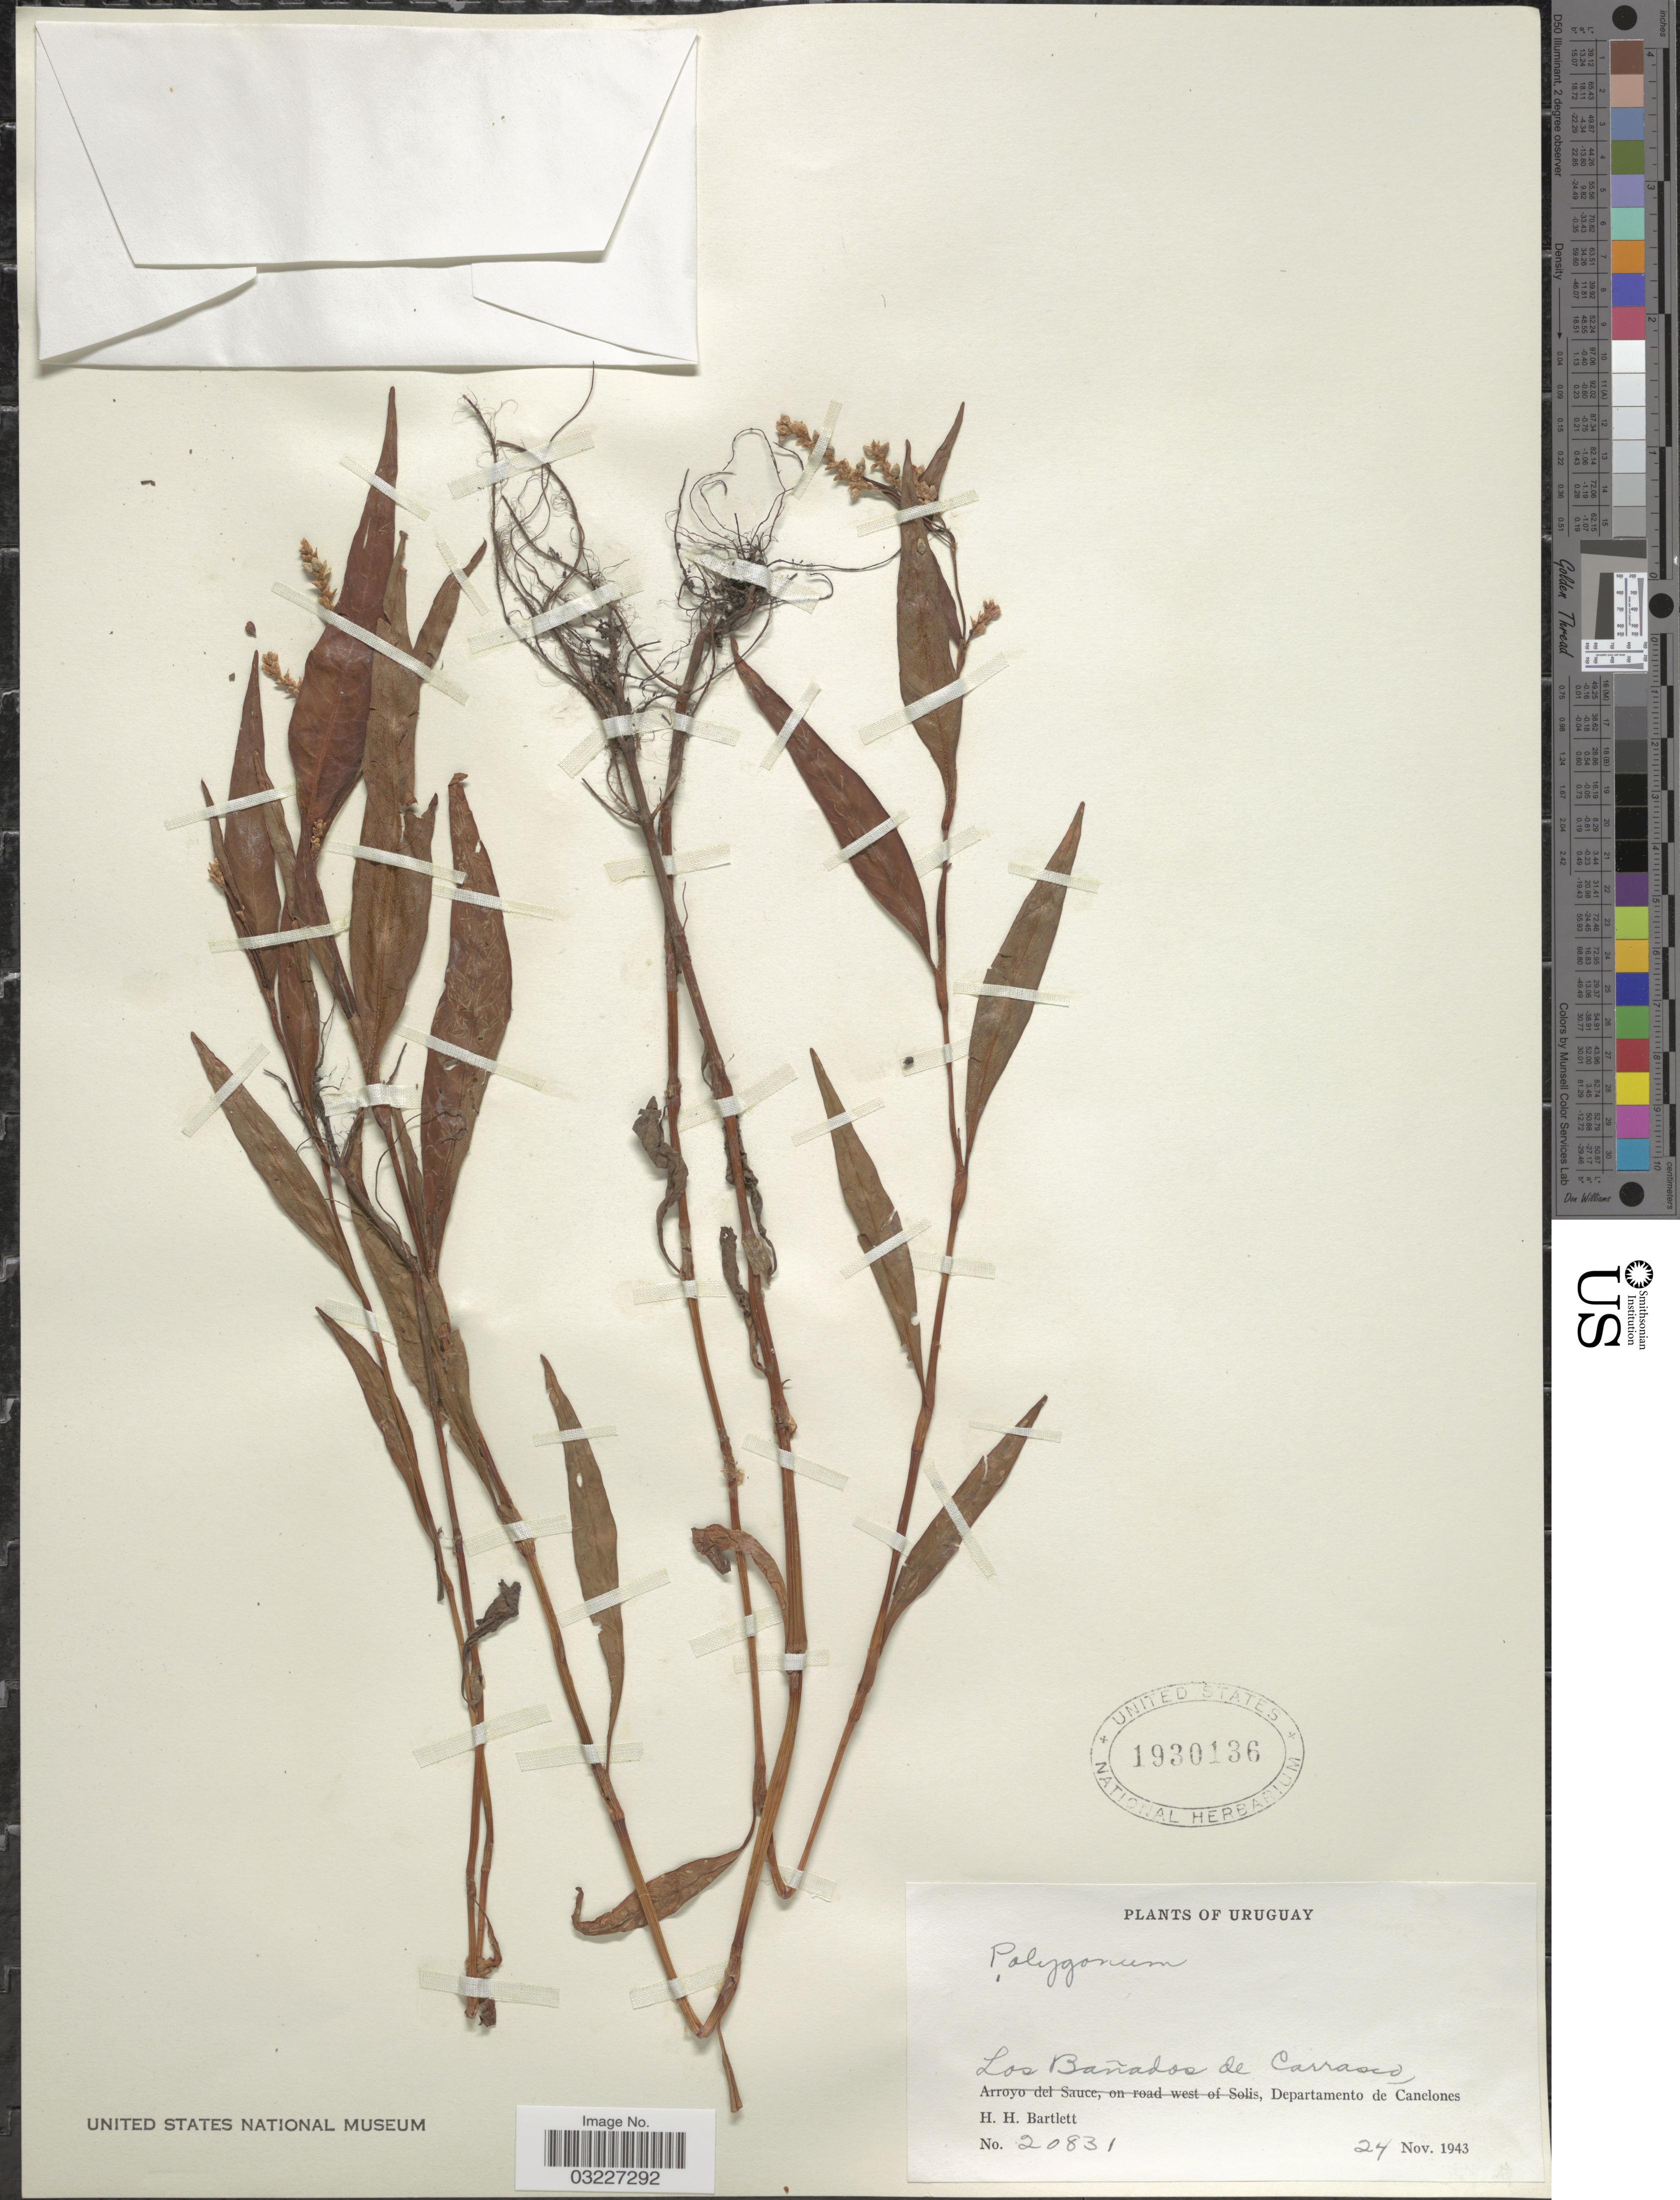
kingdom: Plantae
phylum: Tracheophyta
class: Magnoliopsida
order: Caryophyllales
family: Polygonaceae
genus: Polygonum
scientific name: Polygonum sp.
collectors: H. H. Bartlett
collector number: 20831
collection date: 1943-11-24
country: Uruguay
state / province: Canelones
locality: Los Bañados de Carrasco, Departamento de Canelones.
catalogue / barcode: US 1930136